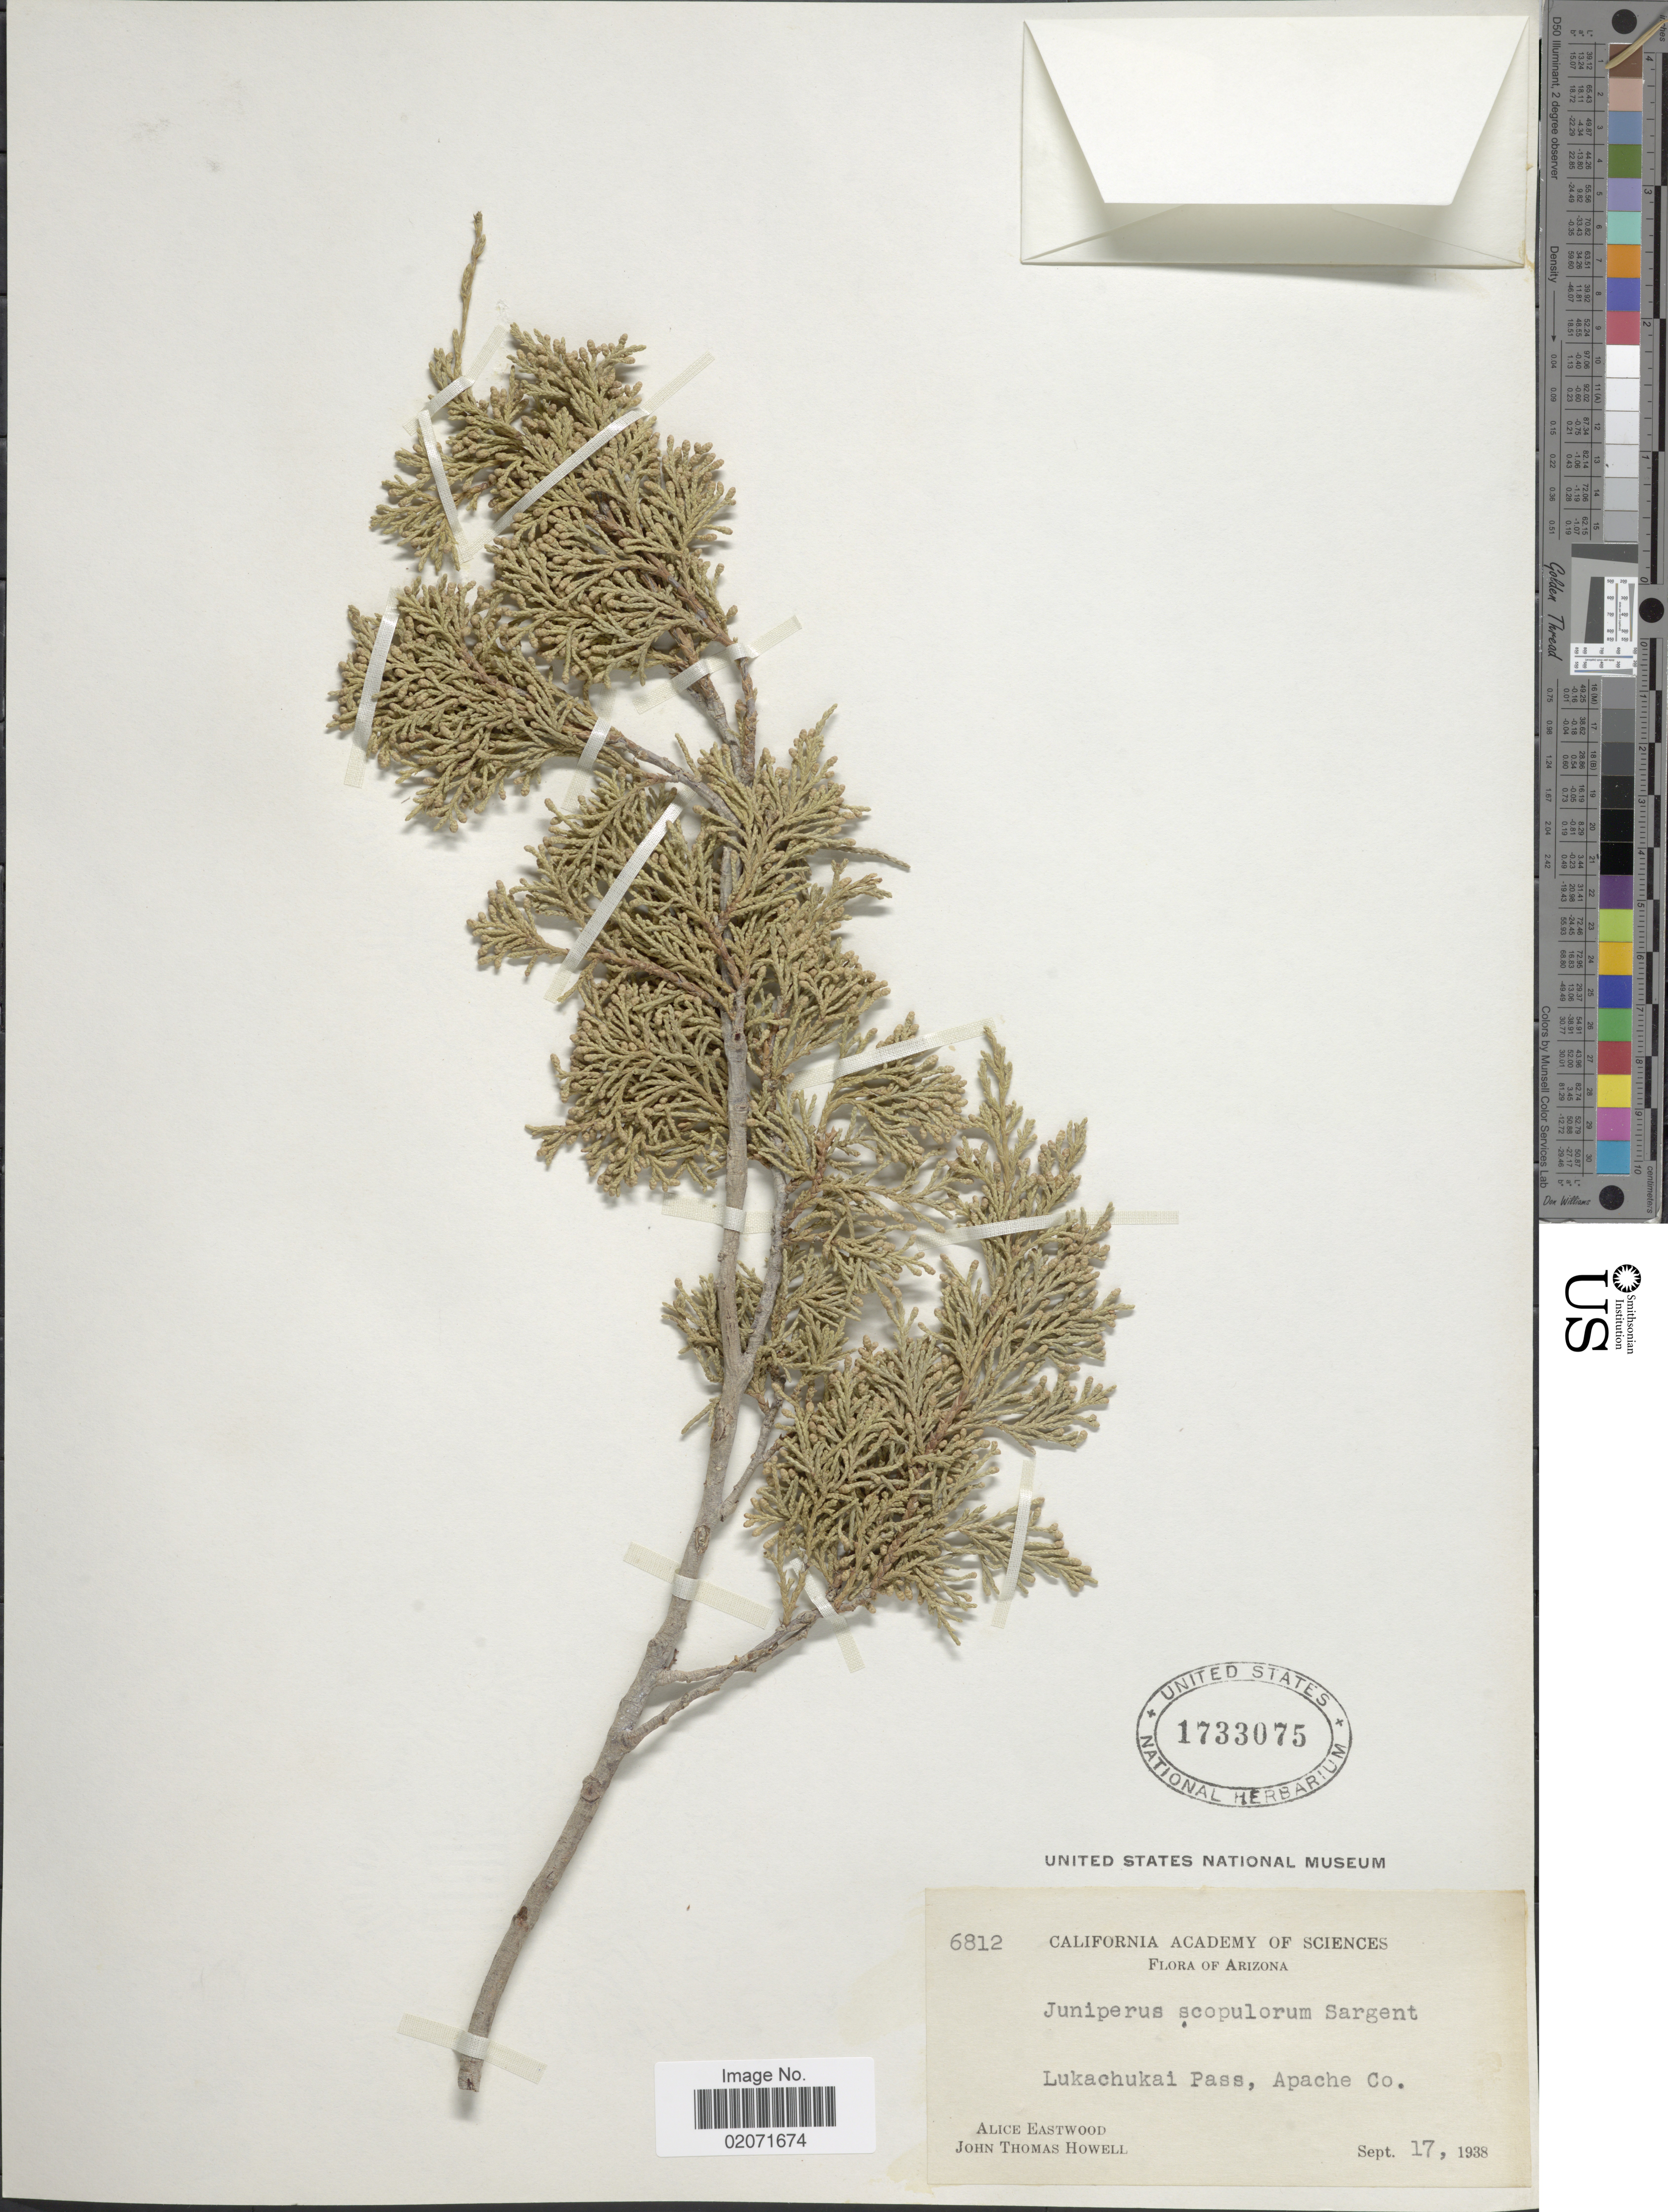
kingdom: Plantae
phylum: Tracheophyta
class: Pinopsida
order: Pinales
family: Cupressaceae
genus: Juniperus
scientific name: Juniperus scopulorum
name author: Sarg.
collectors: A. Eastwood & J. T. Howell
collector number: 6812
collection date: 1938-09-17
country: United States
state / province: Arizona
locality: Lukachukai Pass, Apache Co.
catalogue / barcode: US 1733075